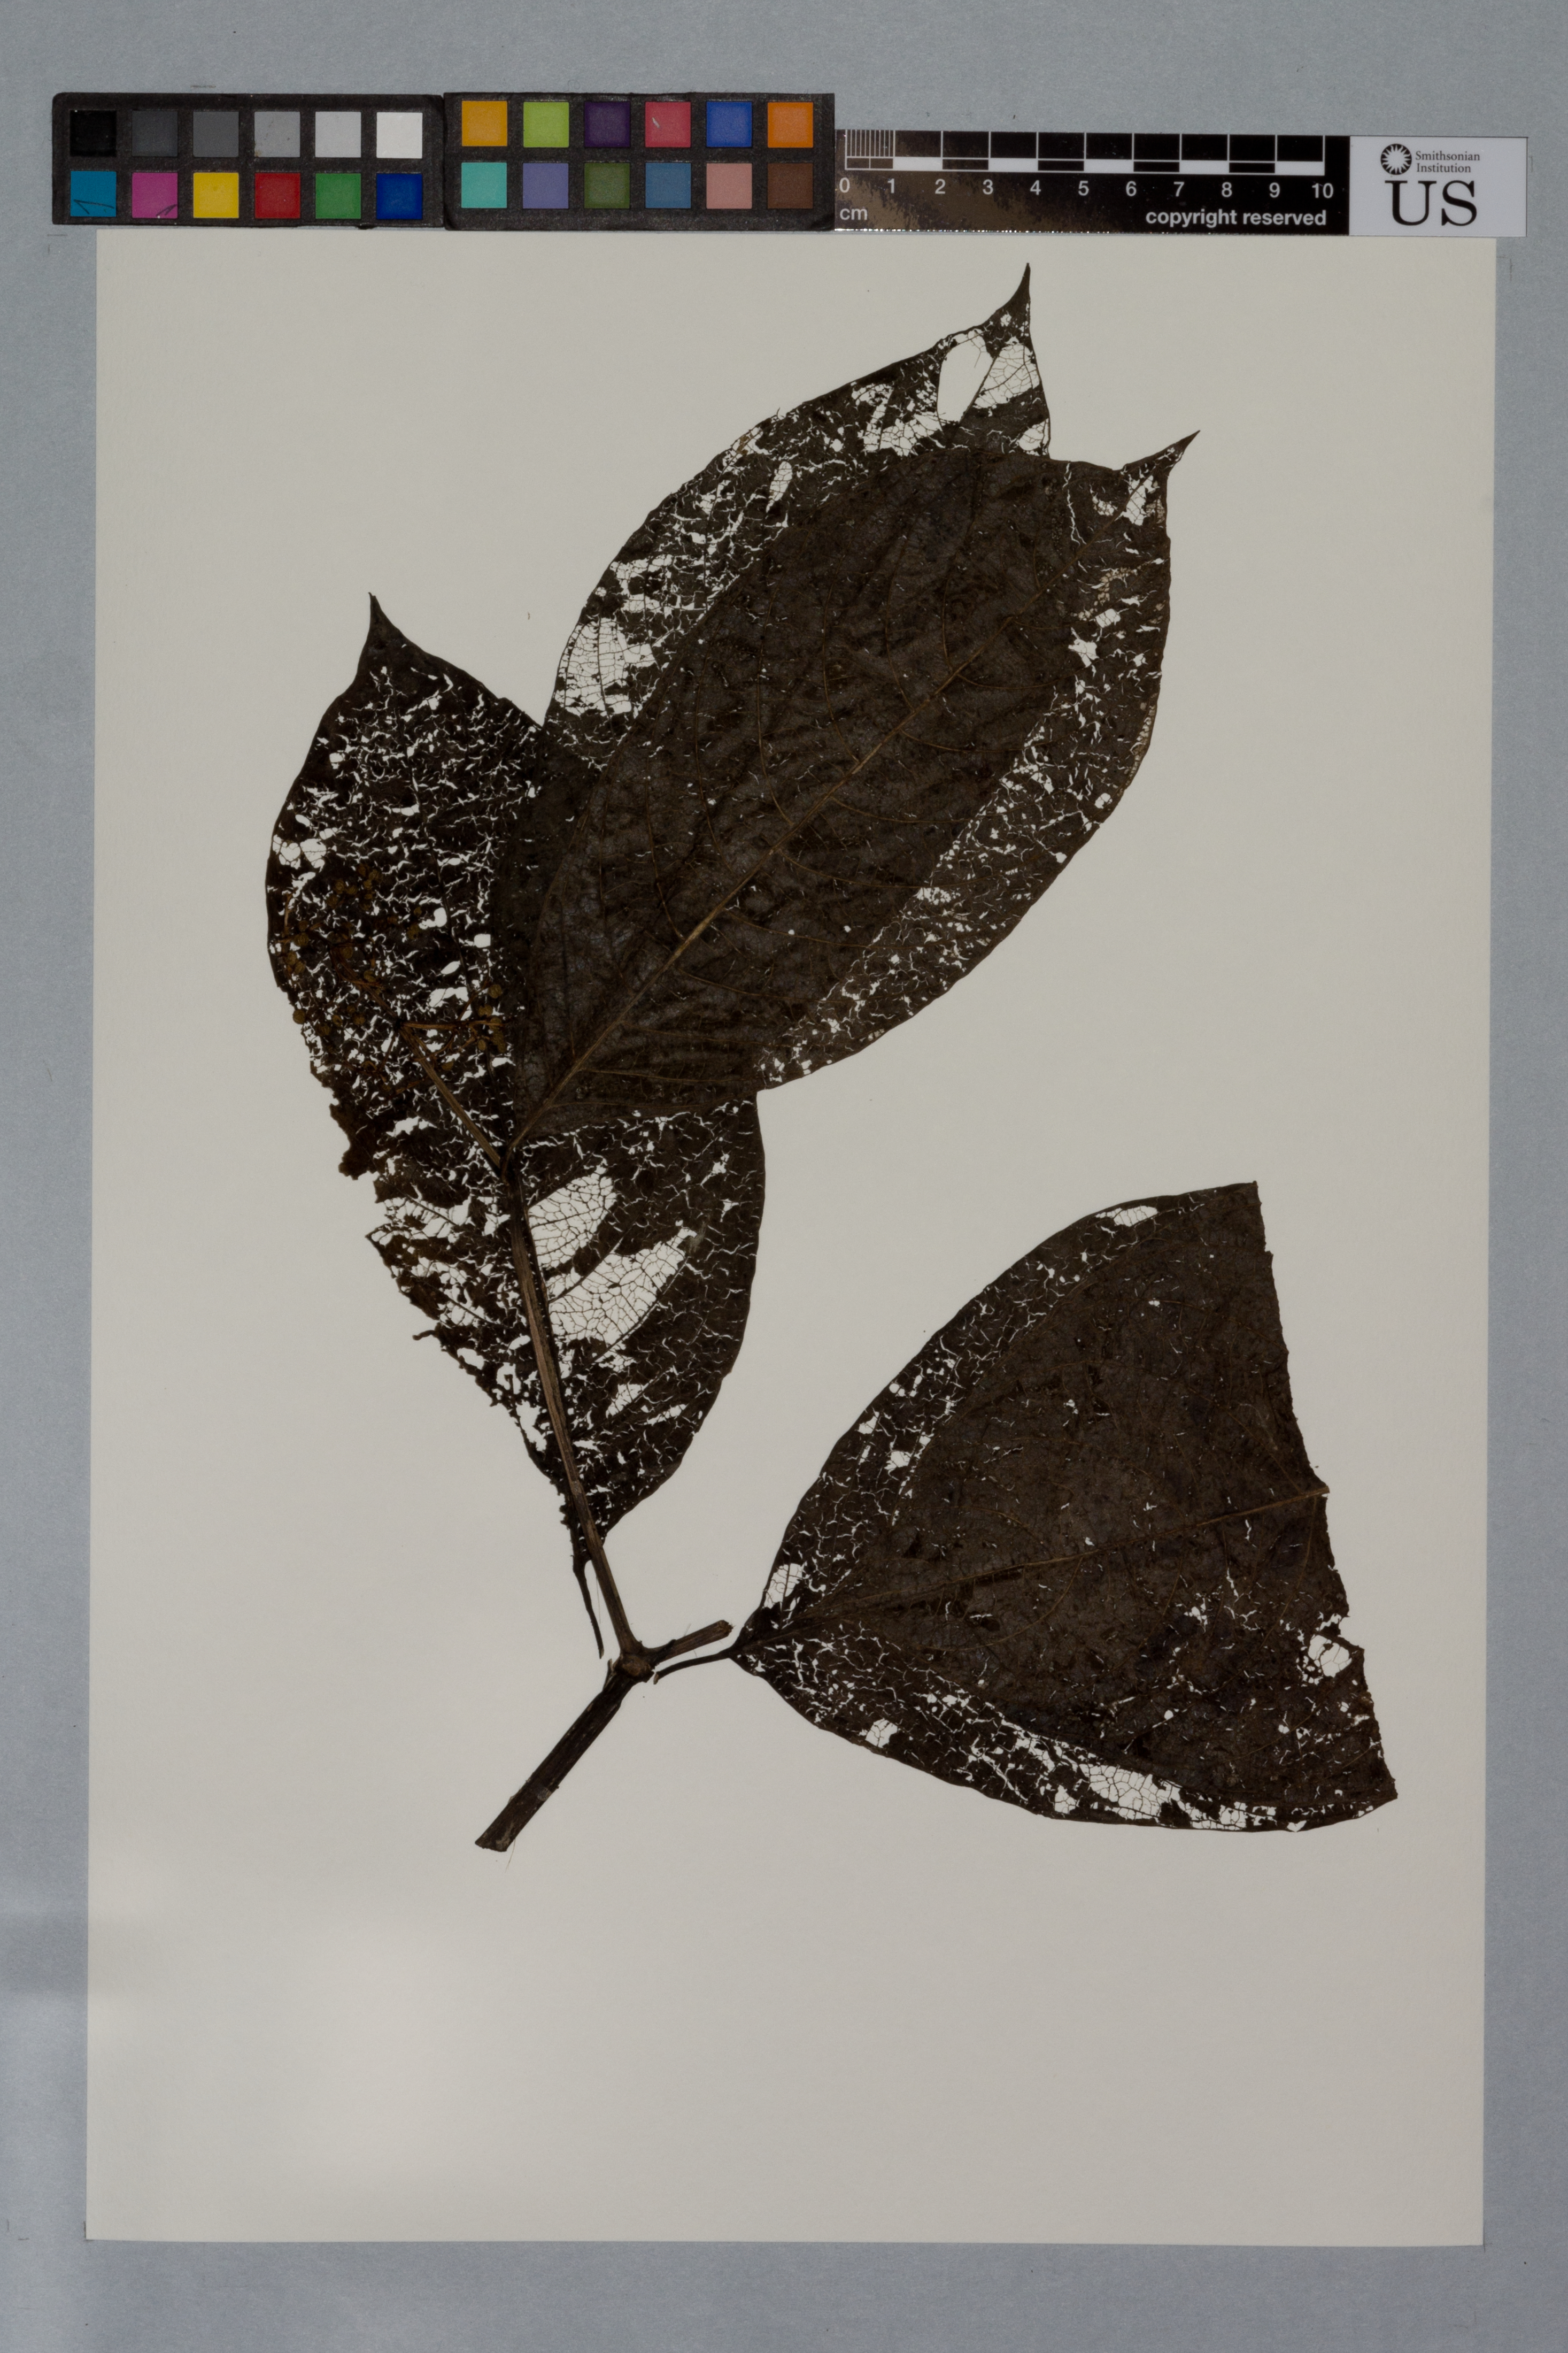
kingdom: Plantae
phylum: Tracheophyta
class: Magnoliopsida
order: Gentianales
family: Rubiaceae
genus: Palicourea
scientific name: Palicourea microbotrys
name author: (Ruiz ex Standl.) Delprete & J.H. Kirkbr.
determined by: Kirkbride, J. H., Jr.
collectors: C. Feuillet & Montagne Torte Exped. members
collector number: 10013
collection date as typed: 12 June 1988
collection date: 1988-06-12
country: French Guiana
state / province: Cayenne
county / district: Regina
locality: Eastern plateau of Montagne Tortue, 11 km WNW of Approuague river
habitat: Lateritic soil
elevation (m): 400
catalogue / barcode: US 3426861